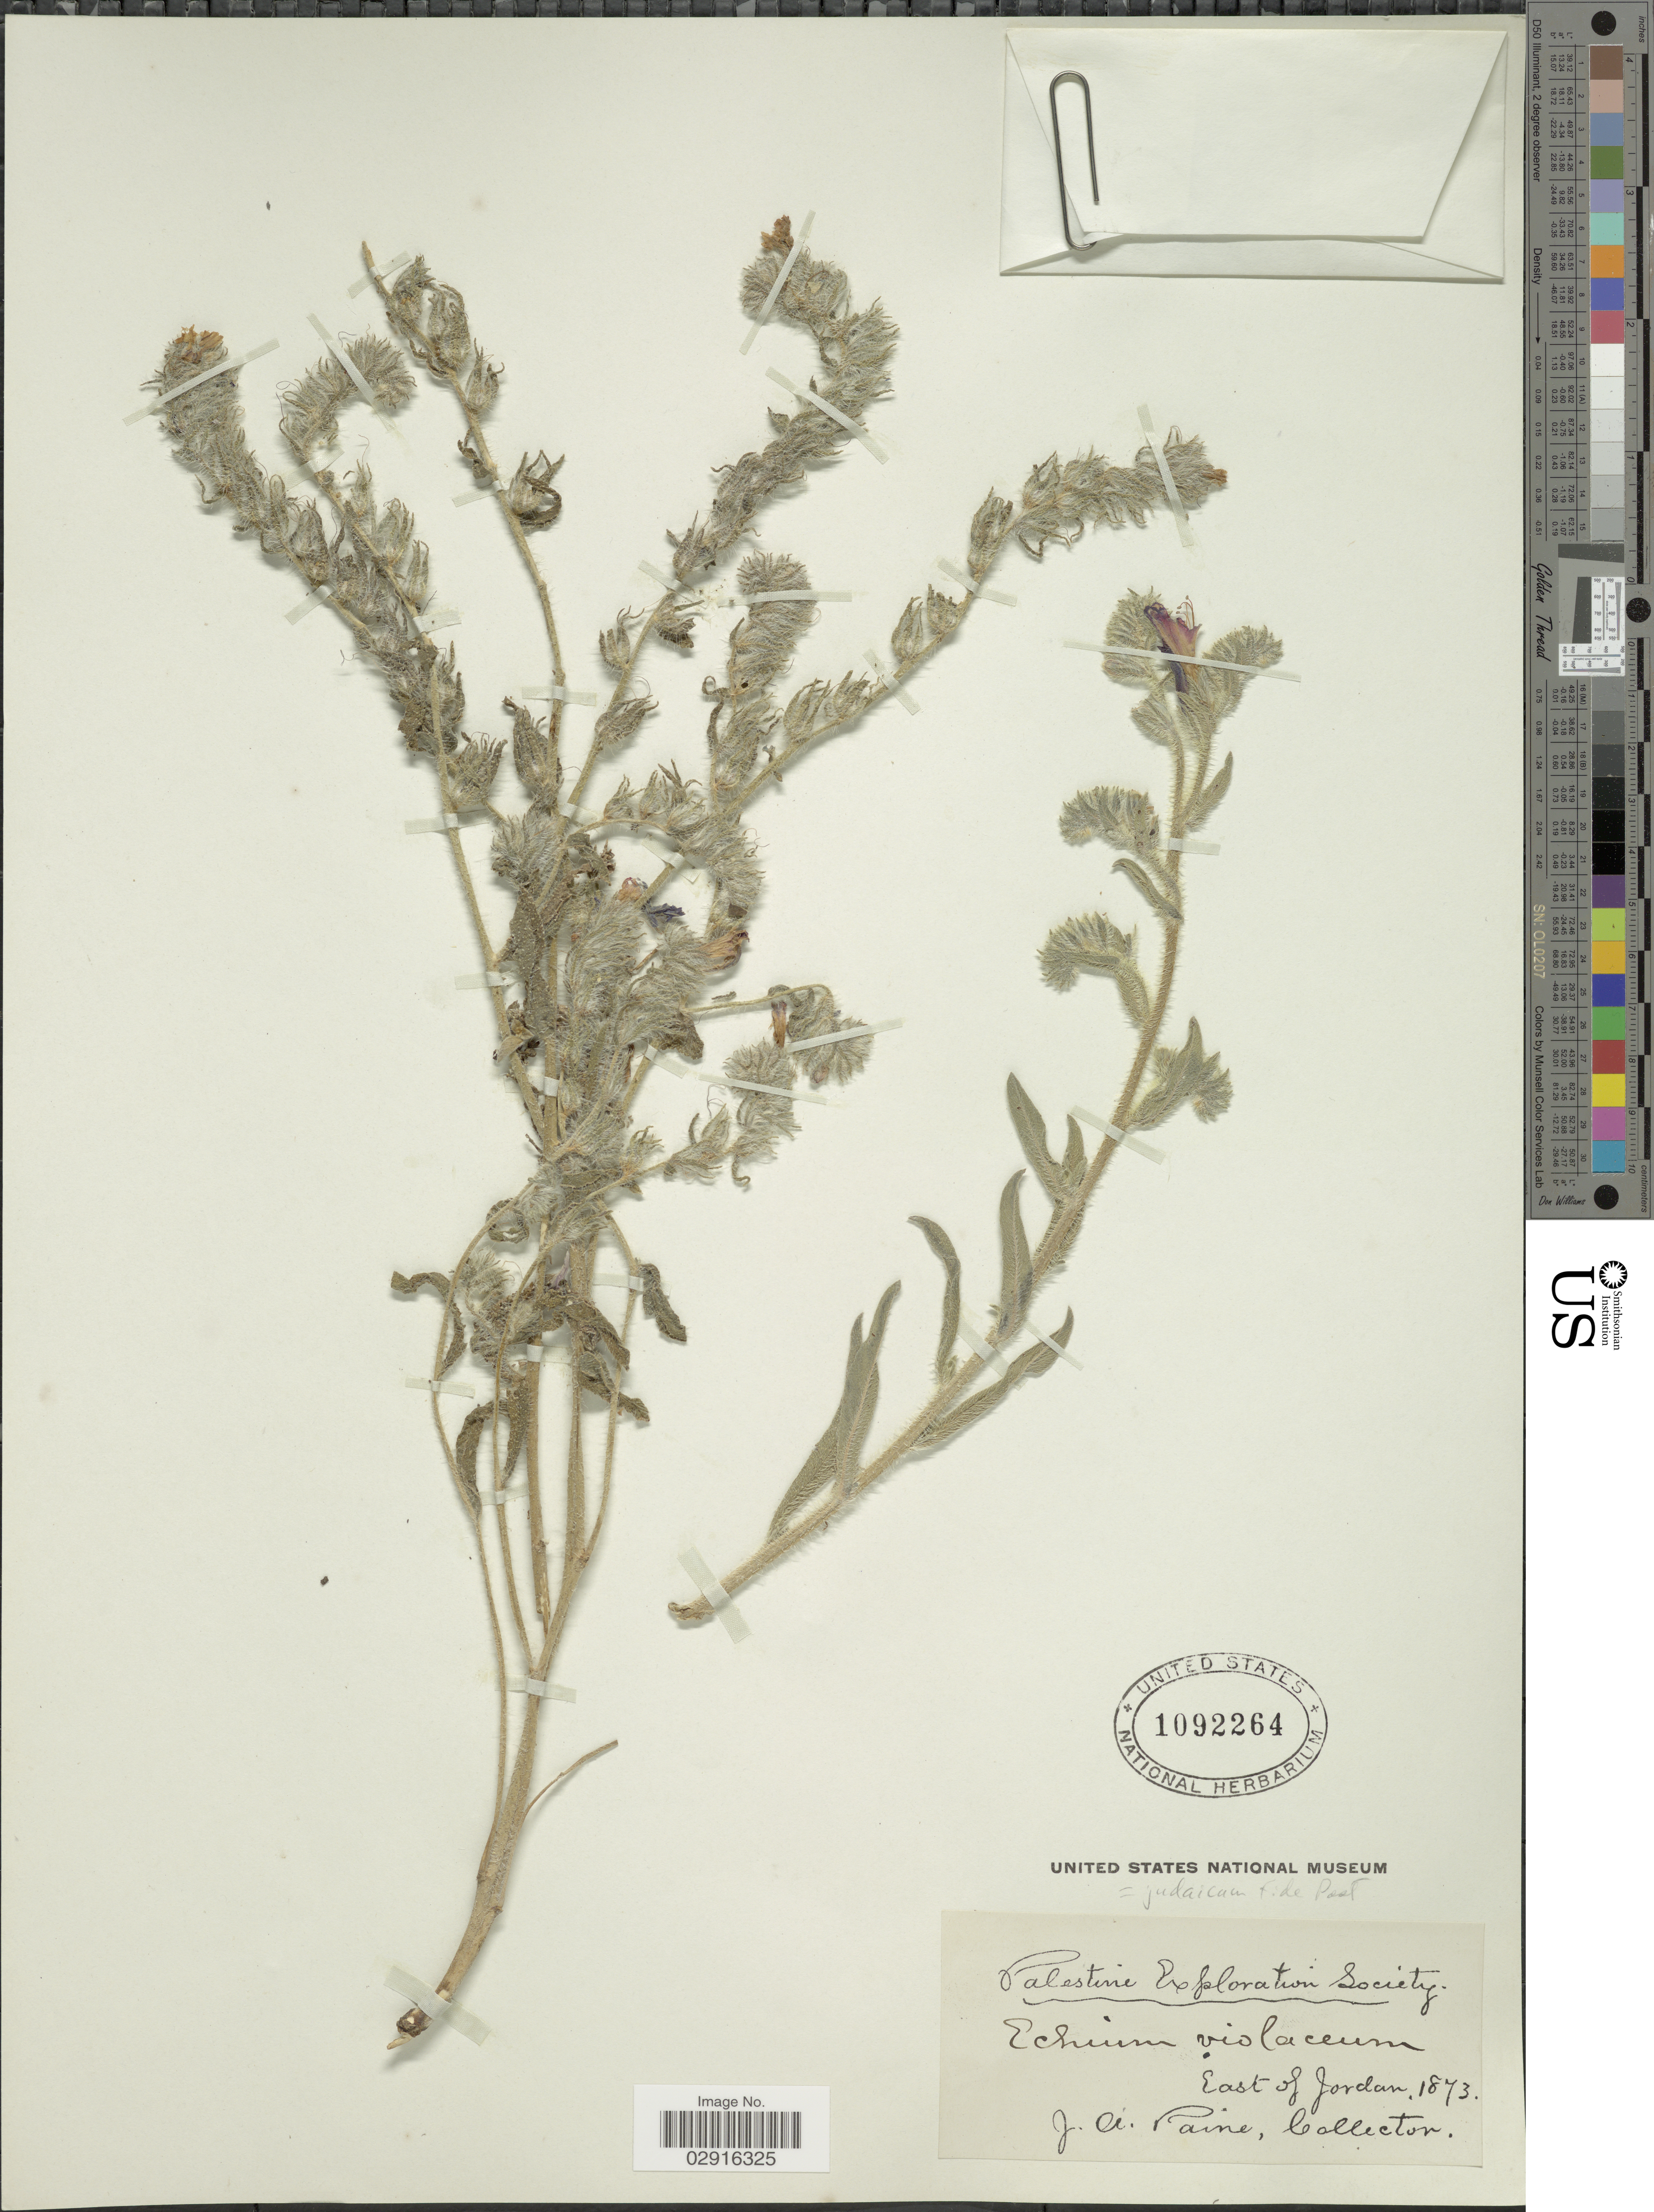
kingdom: Plantae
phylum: Tracheophyta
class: Magnoliopsida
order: Boraginales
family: Boraginaceae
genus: Echium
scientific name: Echium judaicum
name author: Eig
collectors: J. A. Paine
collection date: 1873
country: Jordan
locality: East of Jordan. Palestine.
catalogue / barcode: US 1092264